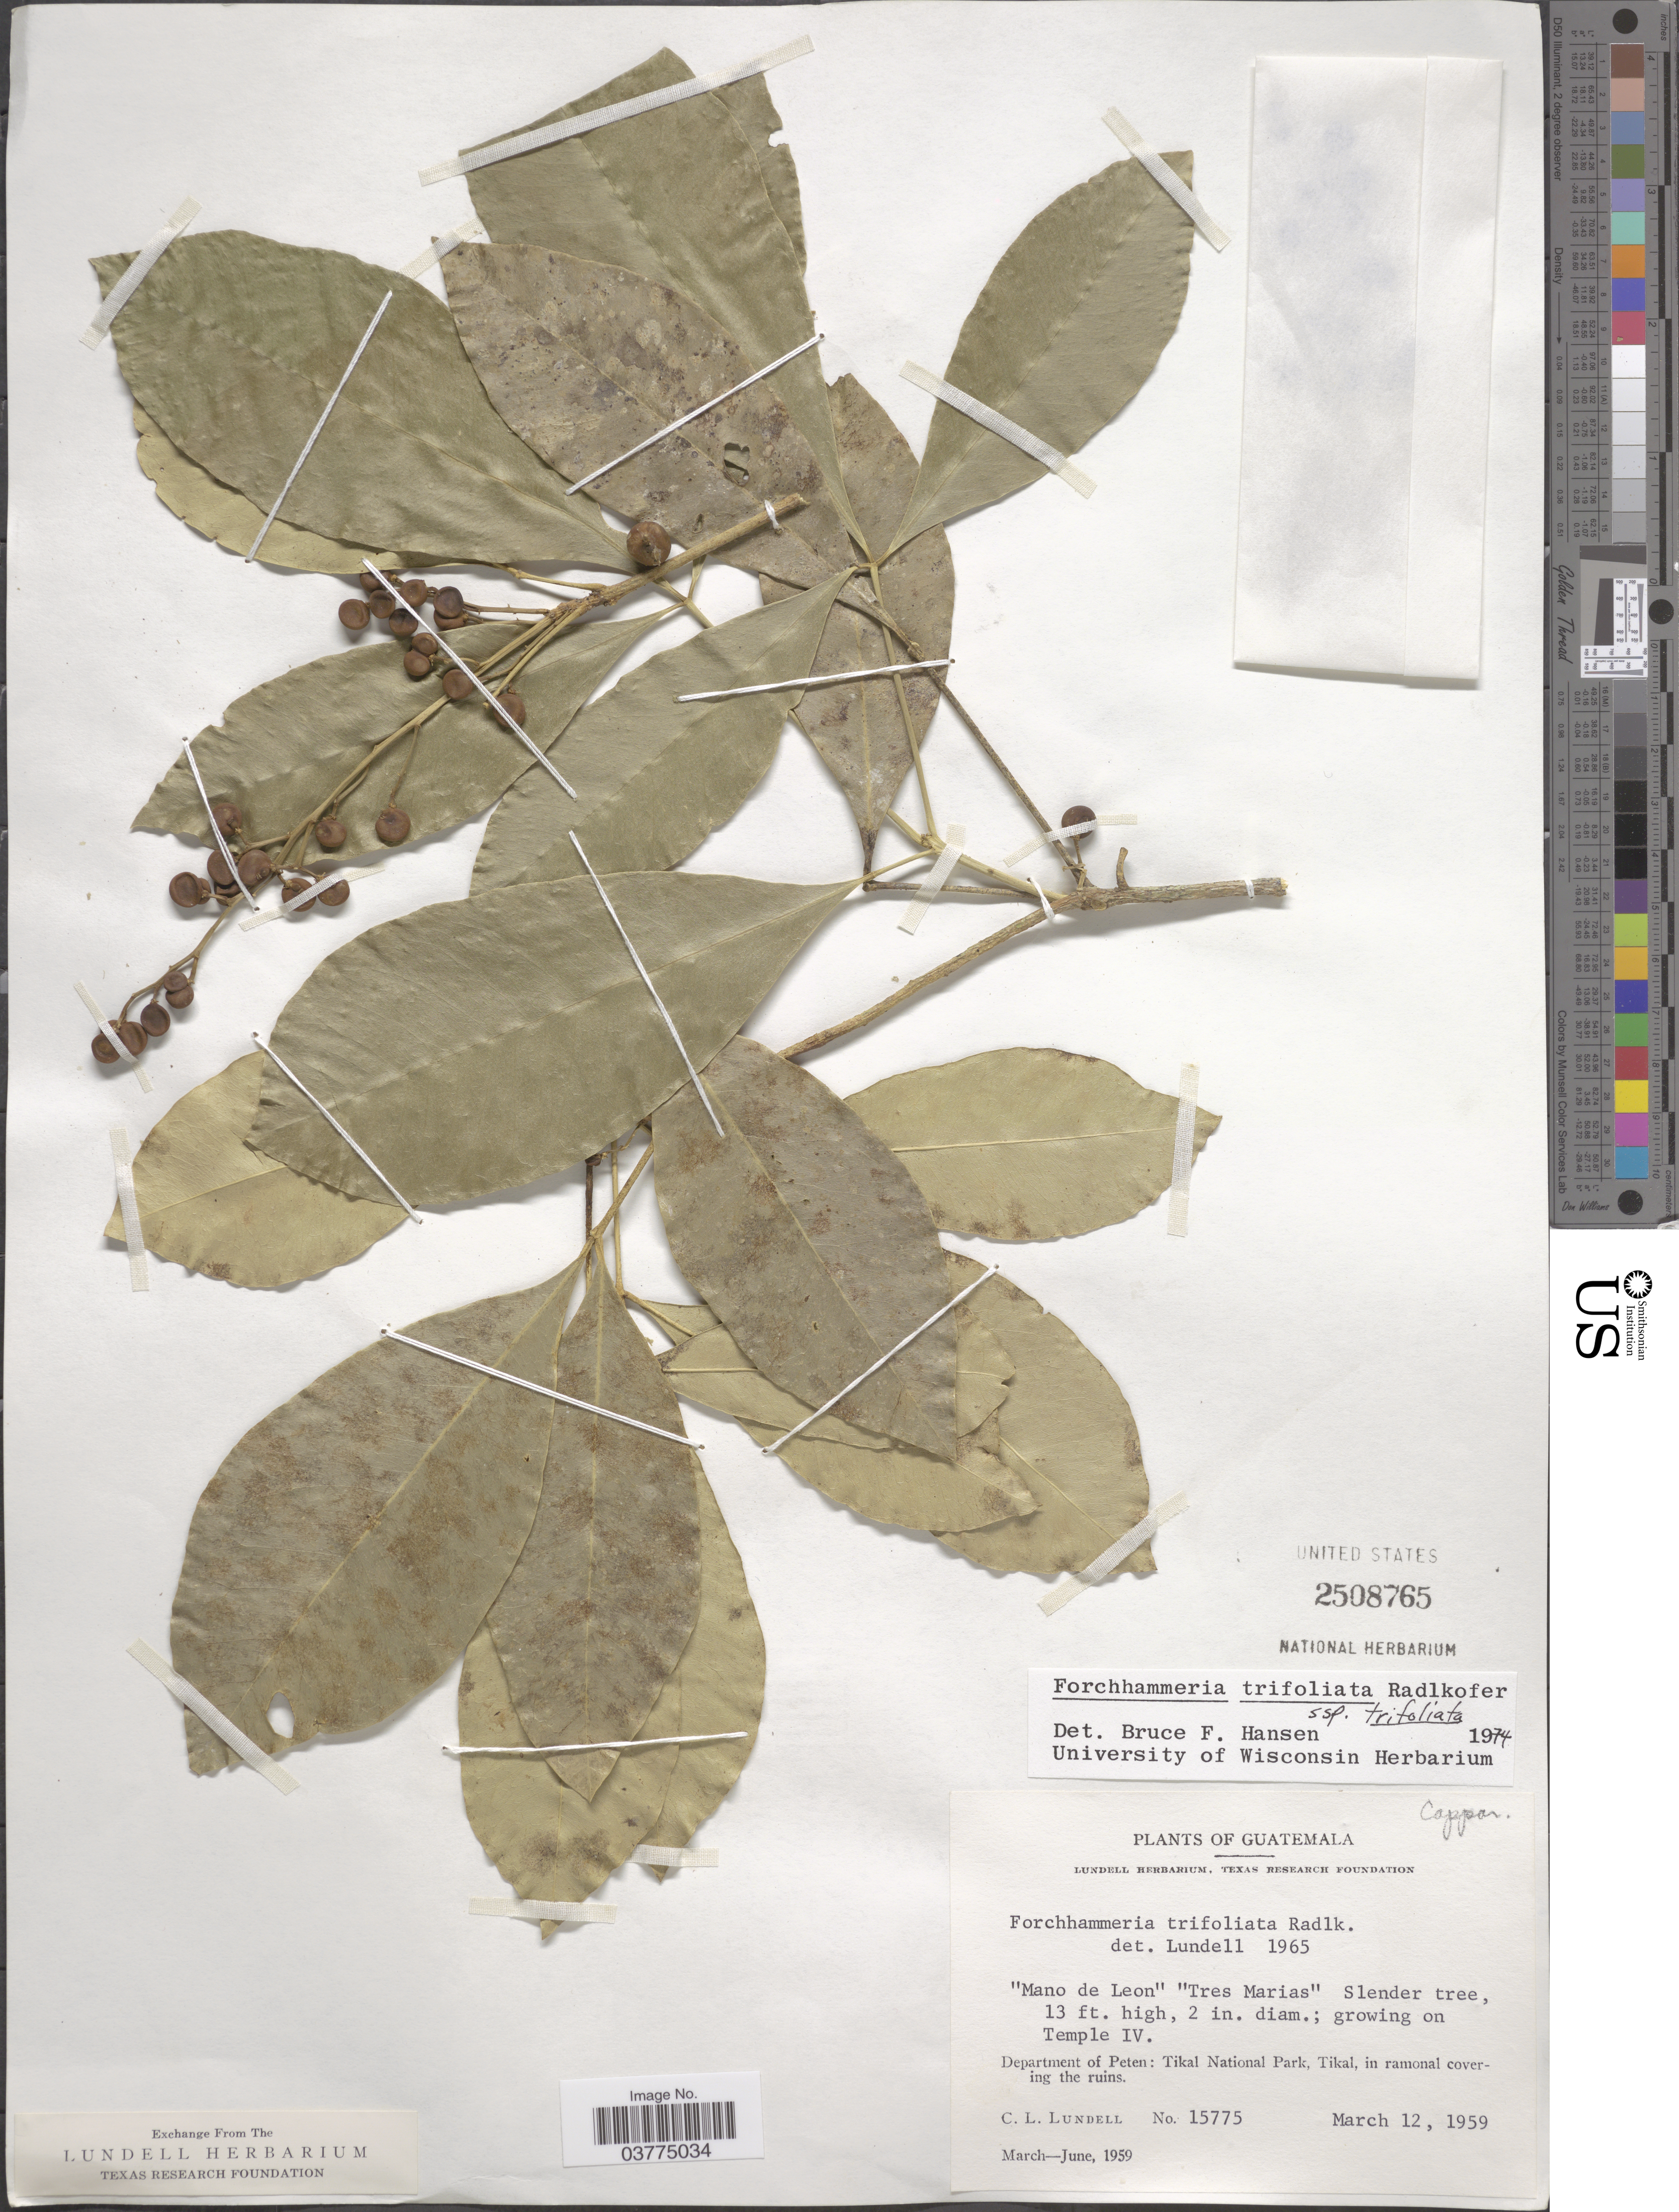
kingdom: Plantae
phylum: Tracheophyta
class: Magnoliopsida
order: Brassicales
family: Stixaceae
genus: Forchhammeria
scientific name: Forchhammeria trifoliata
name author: Radlk.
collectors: C. L. Lundell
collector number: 15775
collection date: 1959-03-12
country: Guatemala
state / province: El Peten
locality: Department of Peten: Tikal National Park, Tikal, in ramonal covering the ruins.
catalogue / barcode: US 2508765